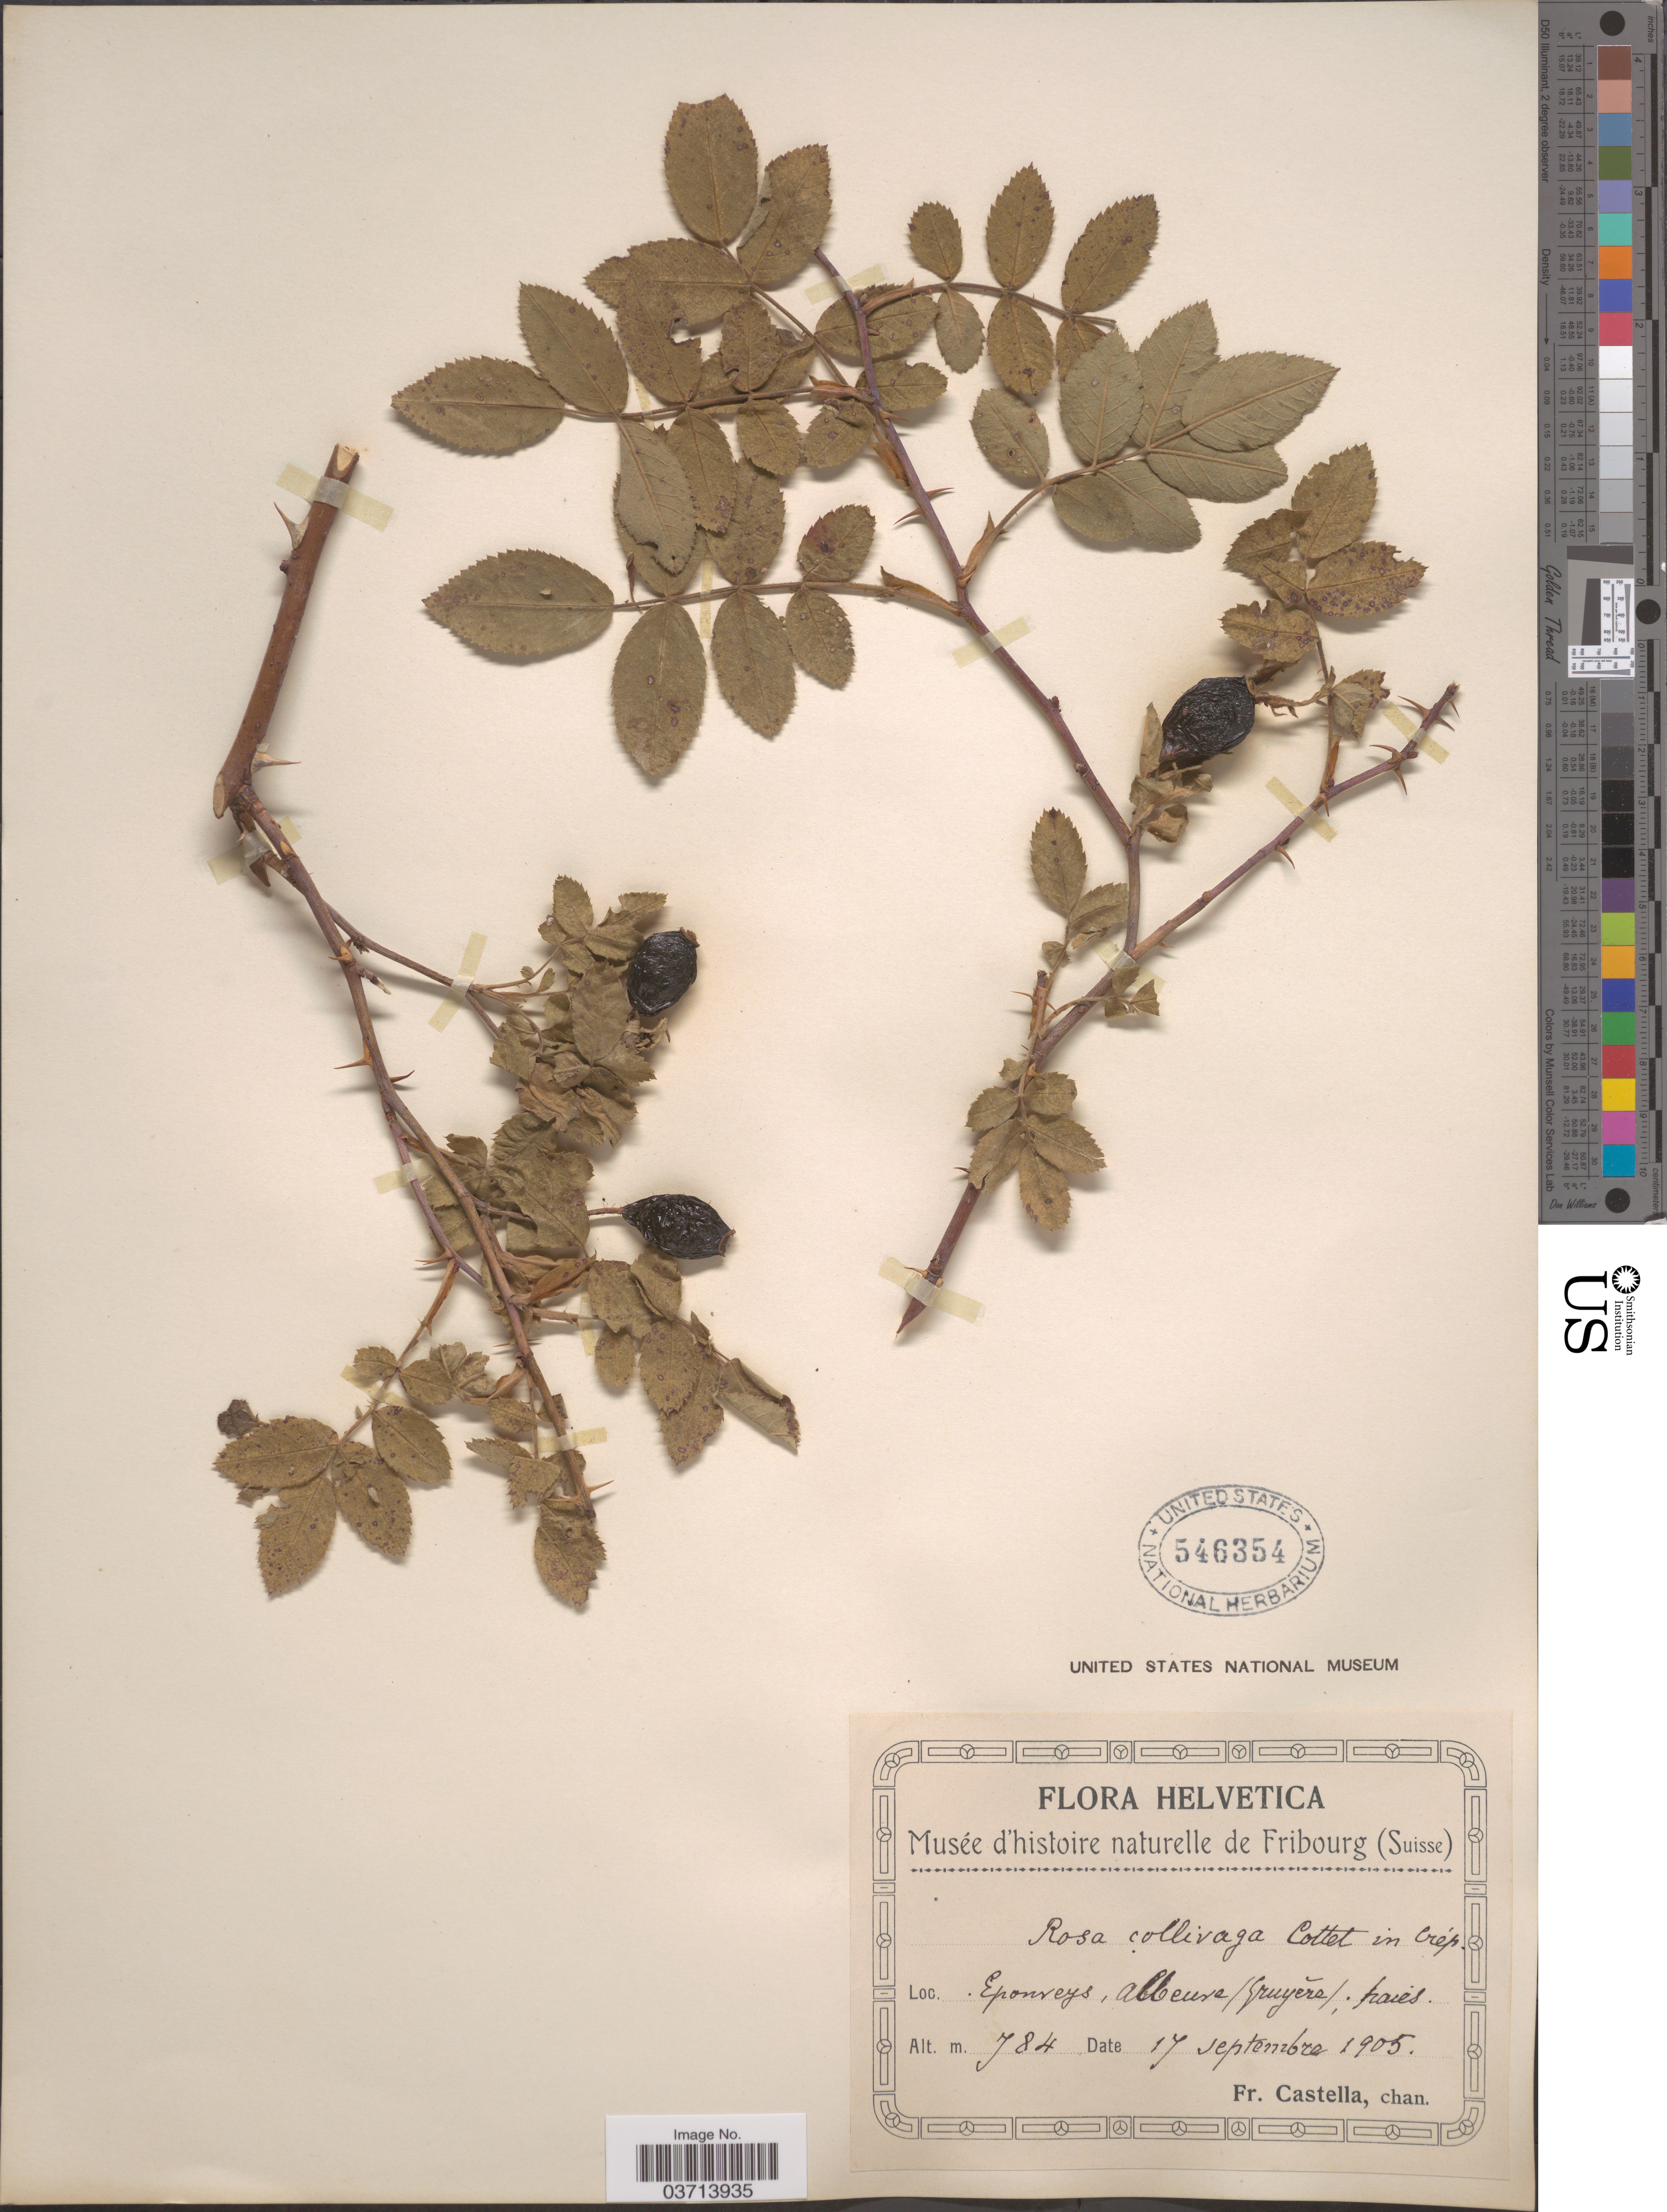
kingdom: Plantae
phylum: Tracheophyta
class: Magnoliopsida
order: Rosales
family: Rosaceae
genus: Rosa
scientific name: Rosa sp.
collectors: Fr. Castella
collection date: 1905-09-17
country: Switzerland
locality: Helvetica. Eponreys, Albeure (Gruyére); fraies.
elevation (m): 784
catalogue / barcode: US 546354